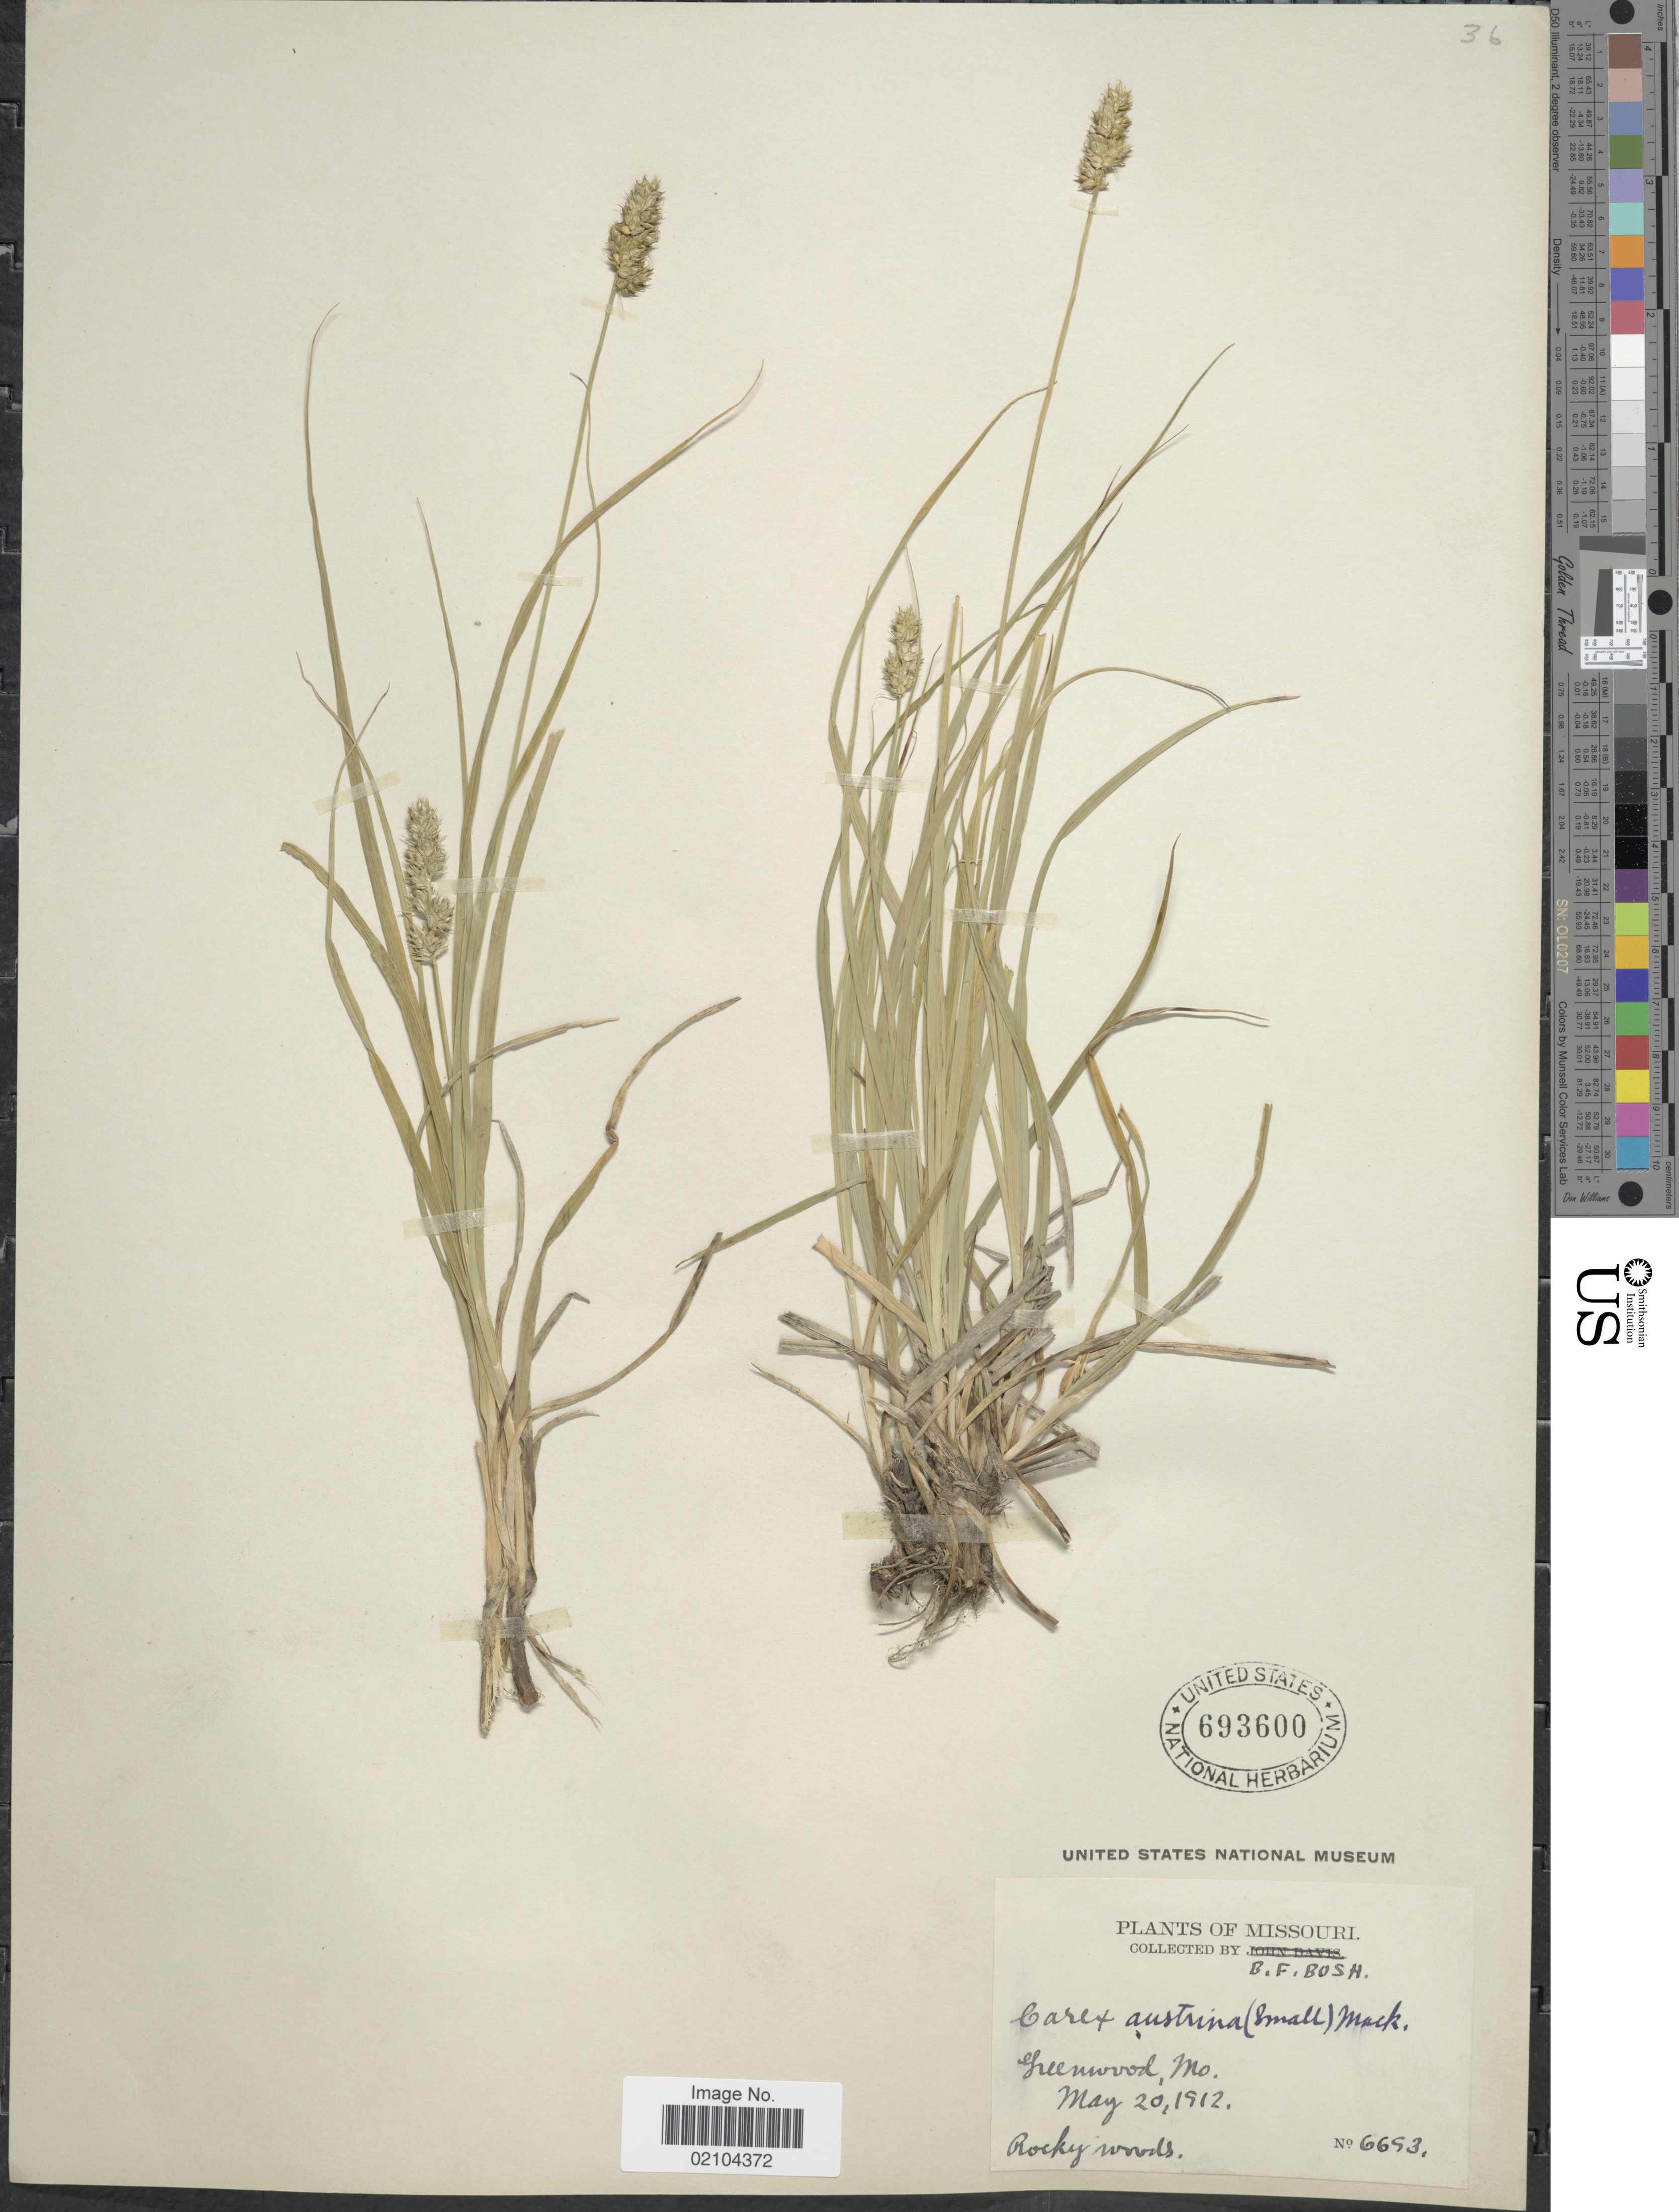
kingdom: Plantae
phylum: Tracheophyta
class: Liliopsida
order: Poales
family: Cyperaceae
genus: Carex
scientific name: Carex austrina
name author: Mack.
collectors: B. F. Bush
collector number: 6693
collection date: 1912-05-20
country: United States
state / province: Mississippi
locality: Greenwood, rocky woods.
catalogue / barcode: US 693600